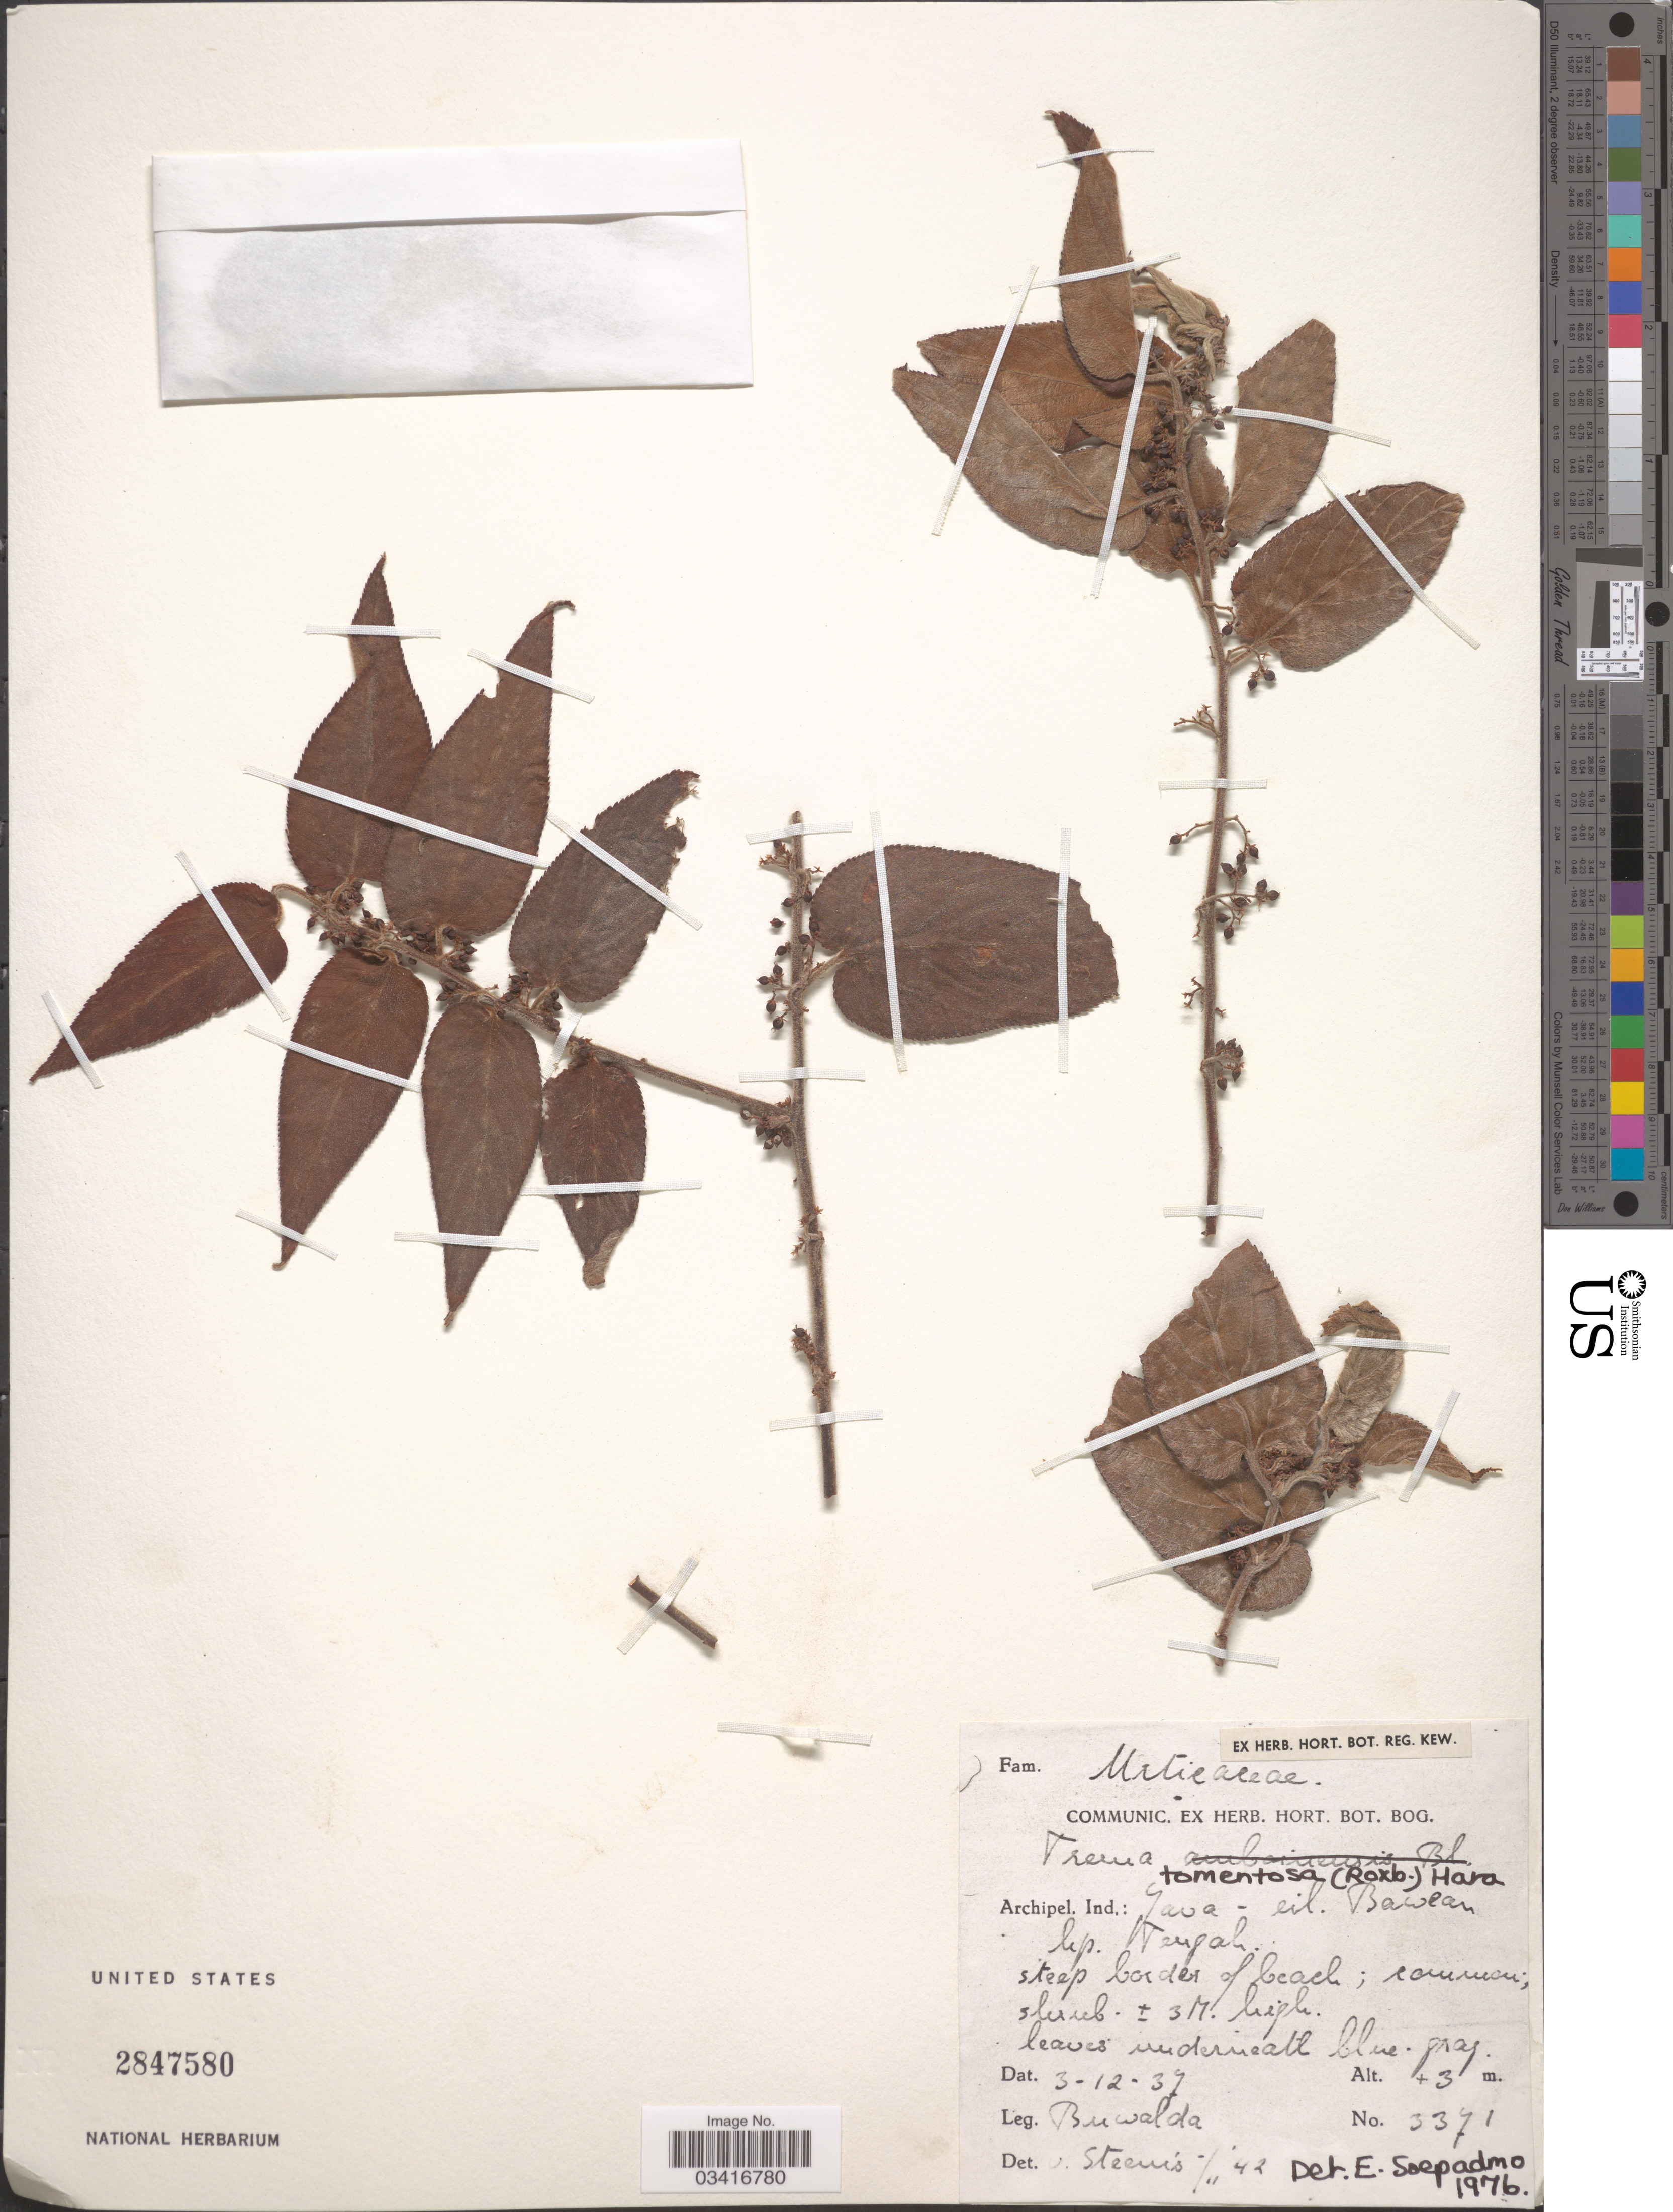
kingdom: Plantae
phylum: Tracheophyta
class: Magnoliopsida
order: Rosales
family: Cannabaceae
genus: Trema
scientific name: Trema tomentosum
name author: (Roxb.) Y. Hara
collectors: P. Buwalda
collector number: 3371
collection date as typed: Transcribed d/m/y: 12/3/37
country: Indonesia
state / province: Java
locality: Archipel. Ind. Java - eil. Baweau lip. [interpreted] Wengah [interpreted].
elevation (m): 3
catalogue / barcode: US 2847580